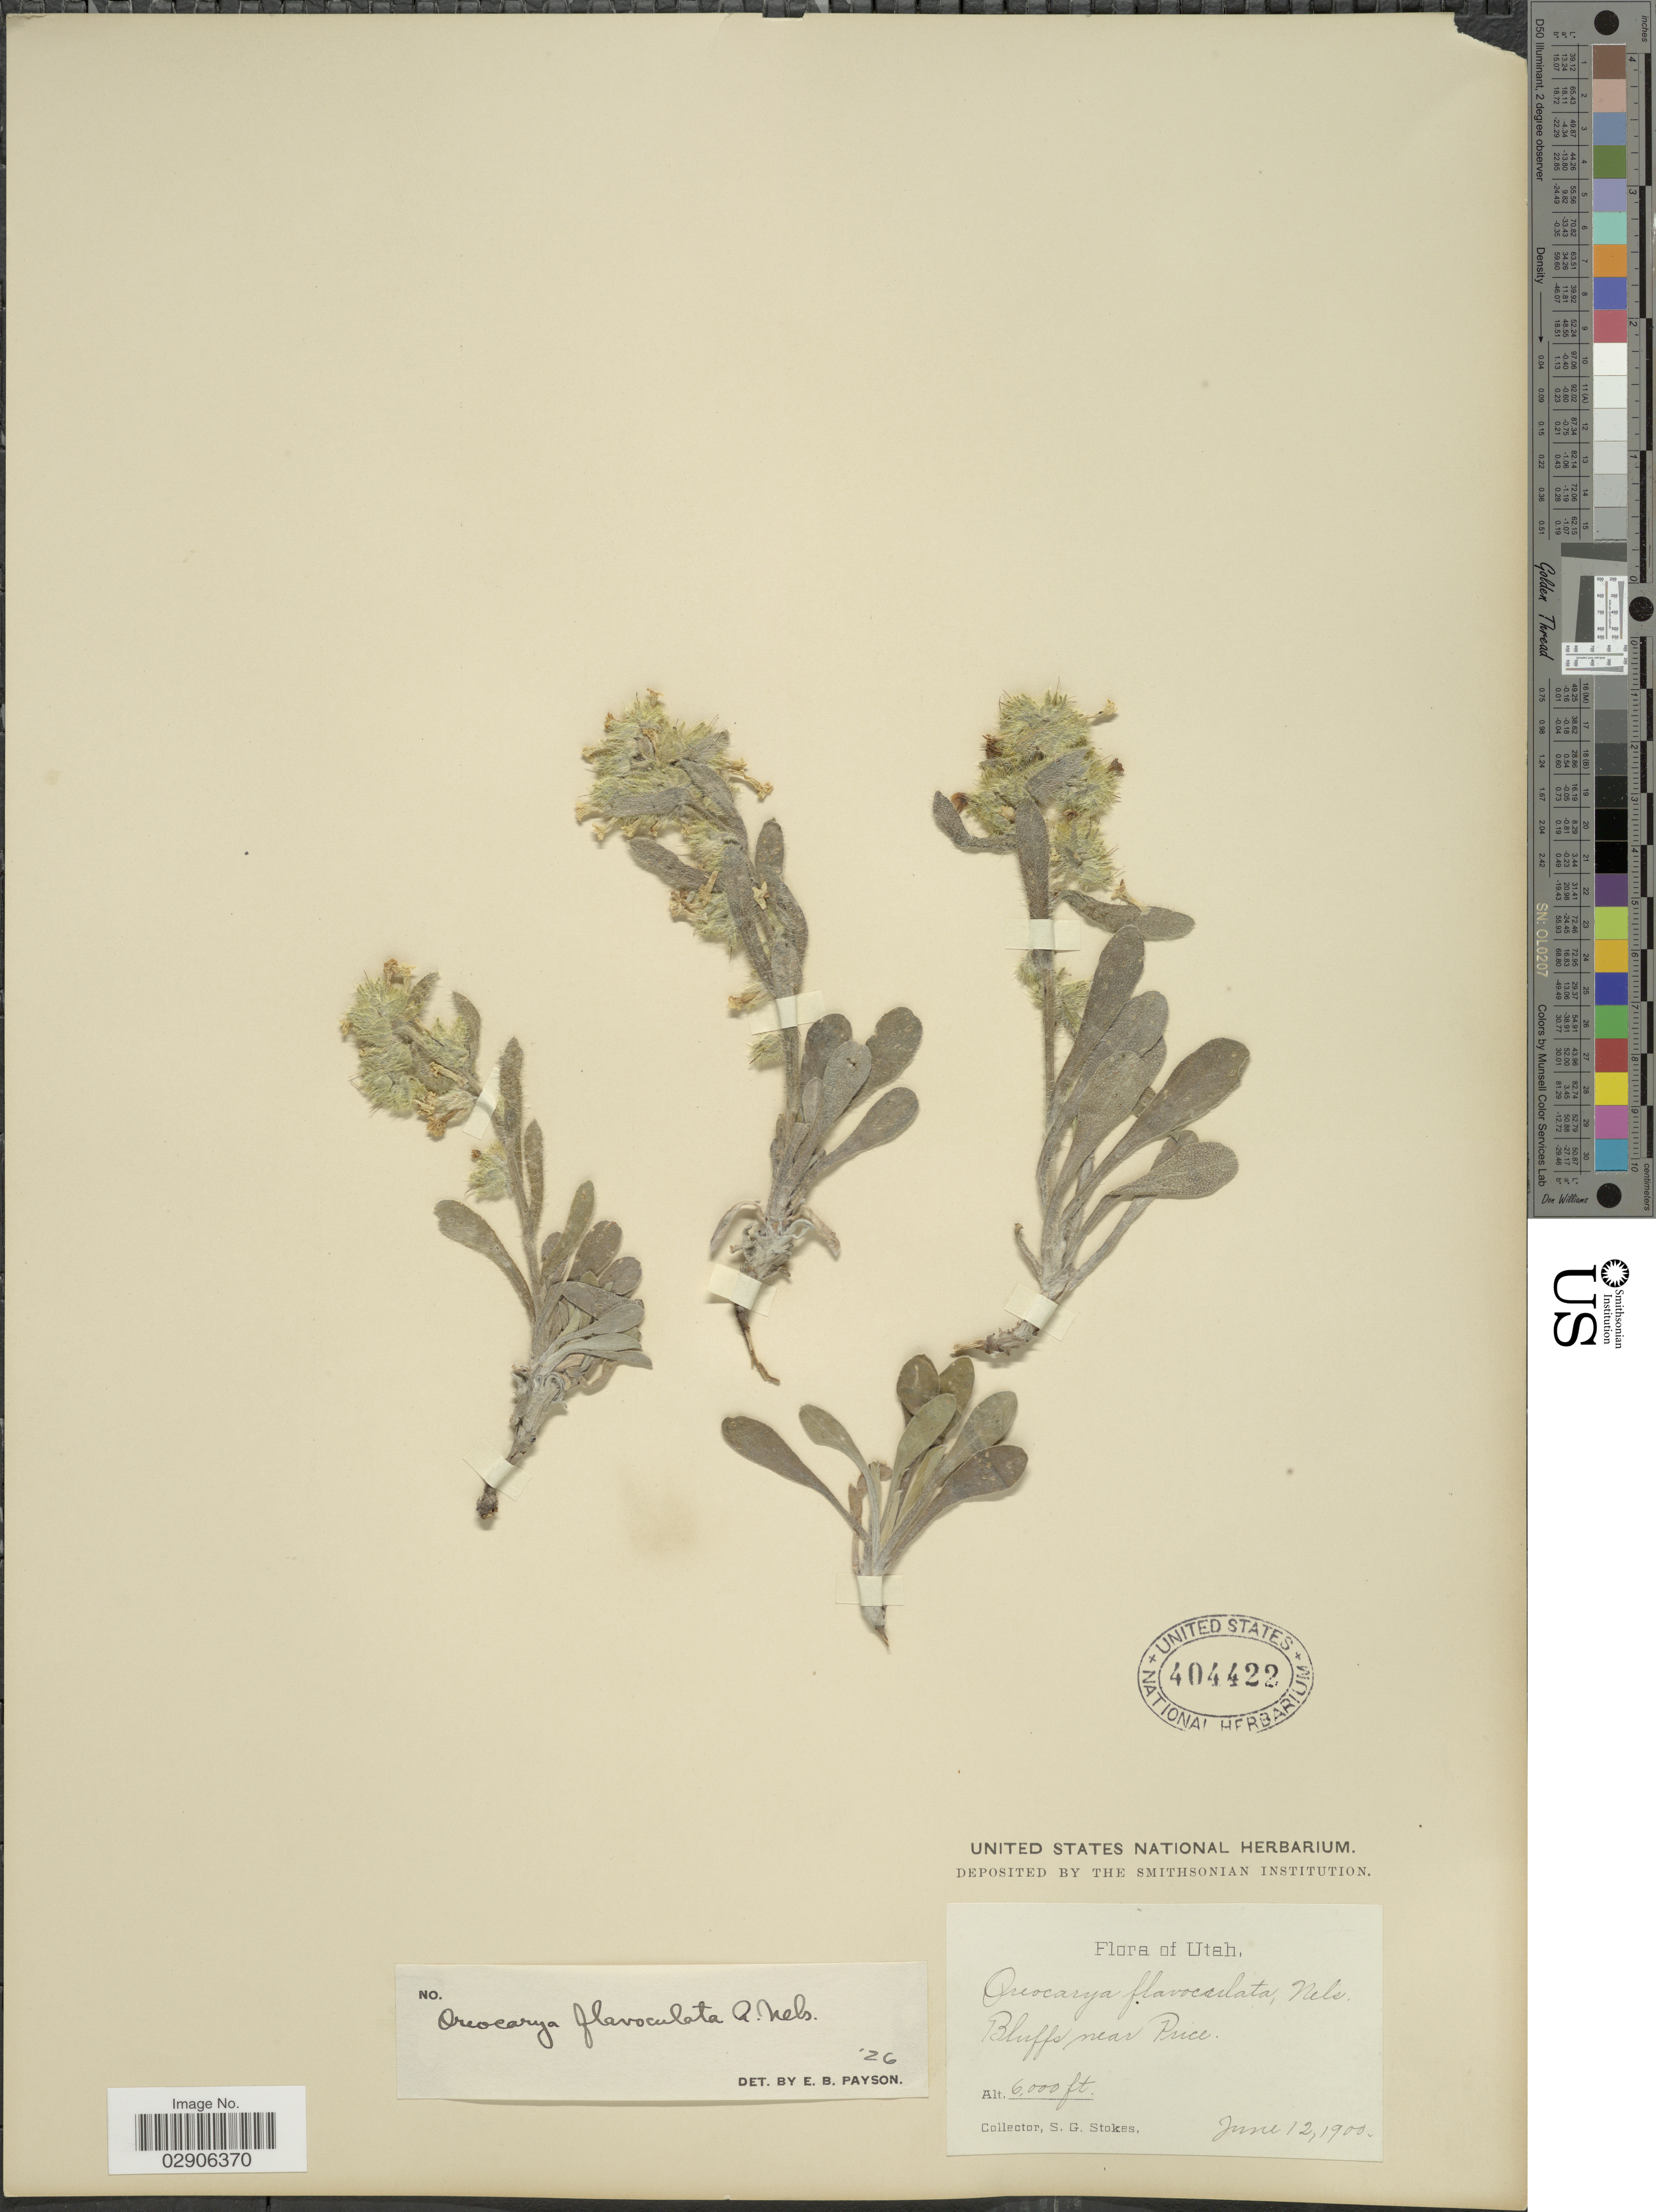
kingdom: Plantae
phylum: Tracheophyta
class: Magnoliopsida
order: Boraginales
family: Boraginaceae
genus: Cryptantha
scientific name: Cryptantha flavoculata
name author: (A. Nelson) Payson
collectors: S. G. Stokes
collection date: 1900-06-12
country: United States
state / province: Utah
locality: Bluffs near Price.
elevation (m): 1829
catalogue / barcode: US 404422